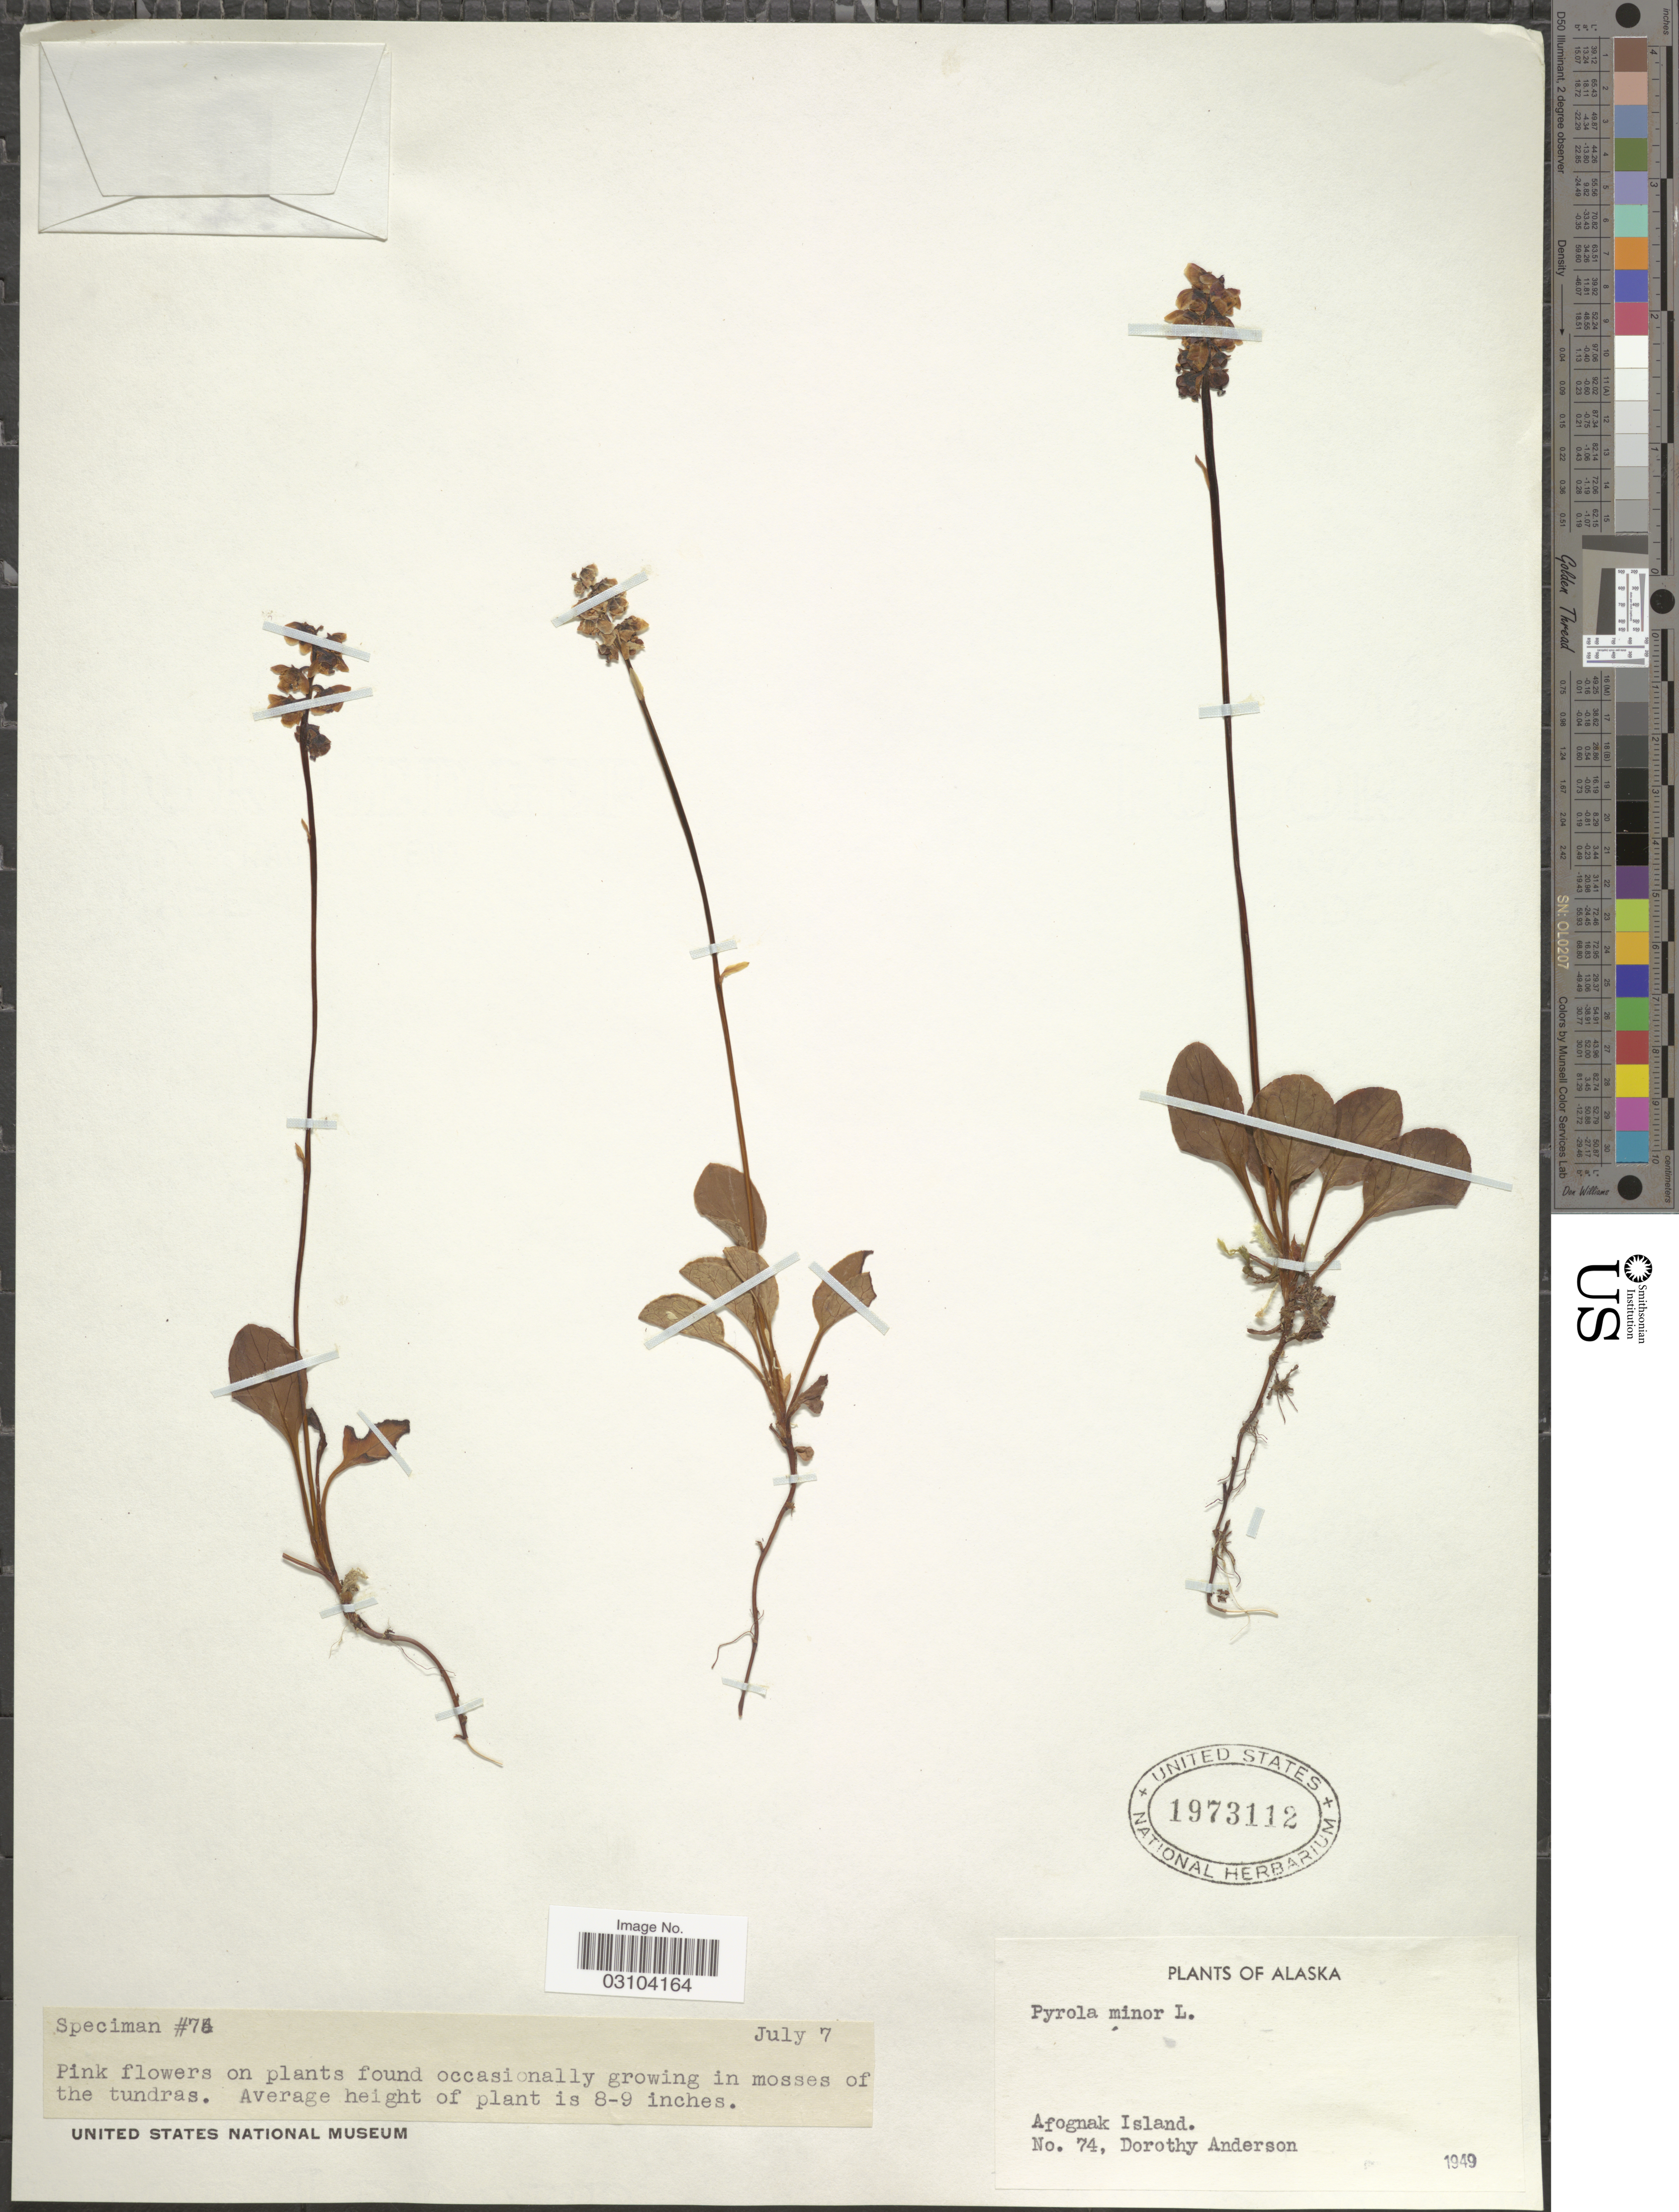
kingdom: Plantae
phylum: Tracheophyta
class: Magnoliopsida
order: Ericales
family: Ericaceae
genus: Pyrola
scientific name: Pyrola minor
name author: L.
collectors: D. Anderson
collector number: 74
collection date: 1949-07-07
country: United States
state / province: Alaska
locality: Afognak Island.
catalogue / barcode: US 1973112